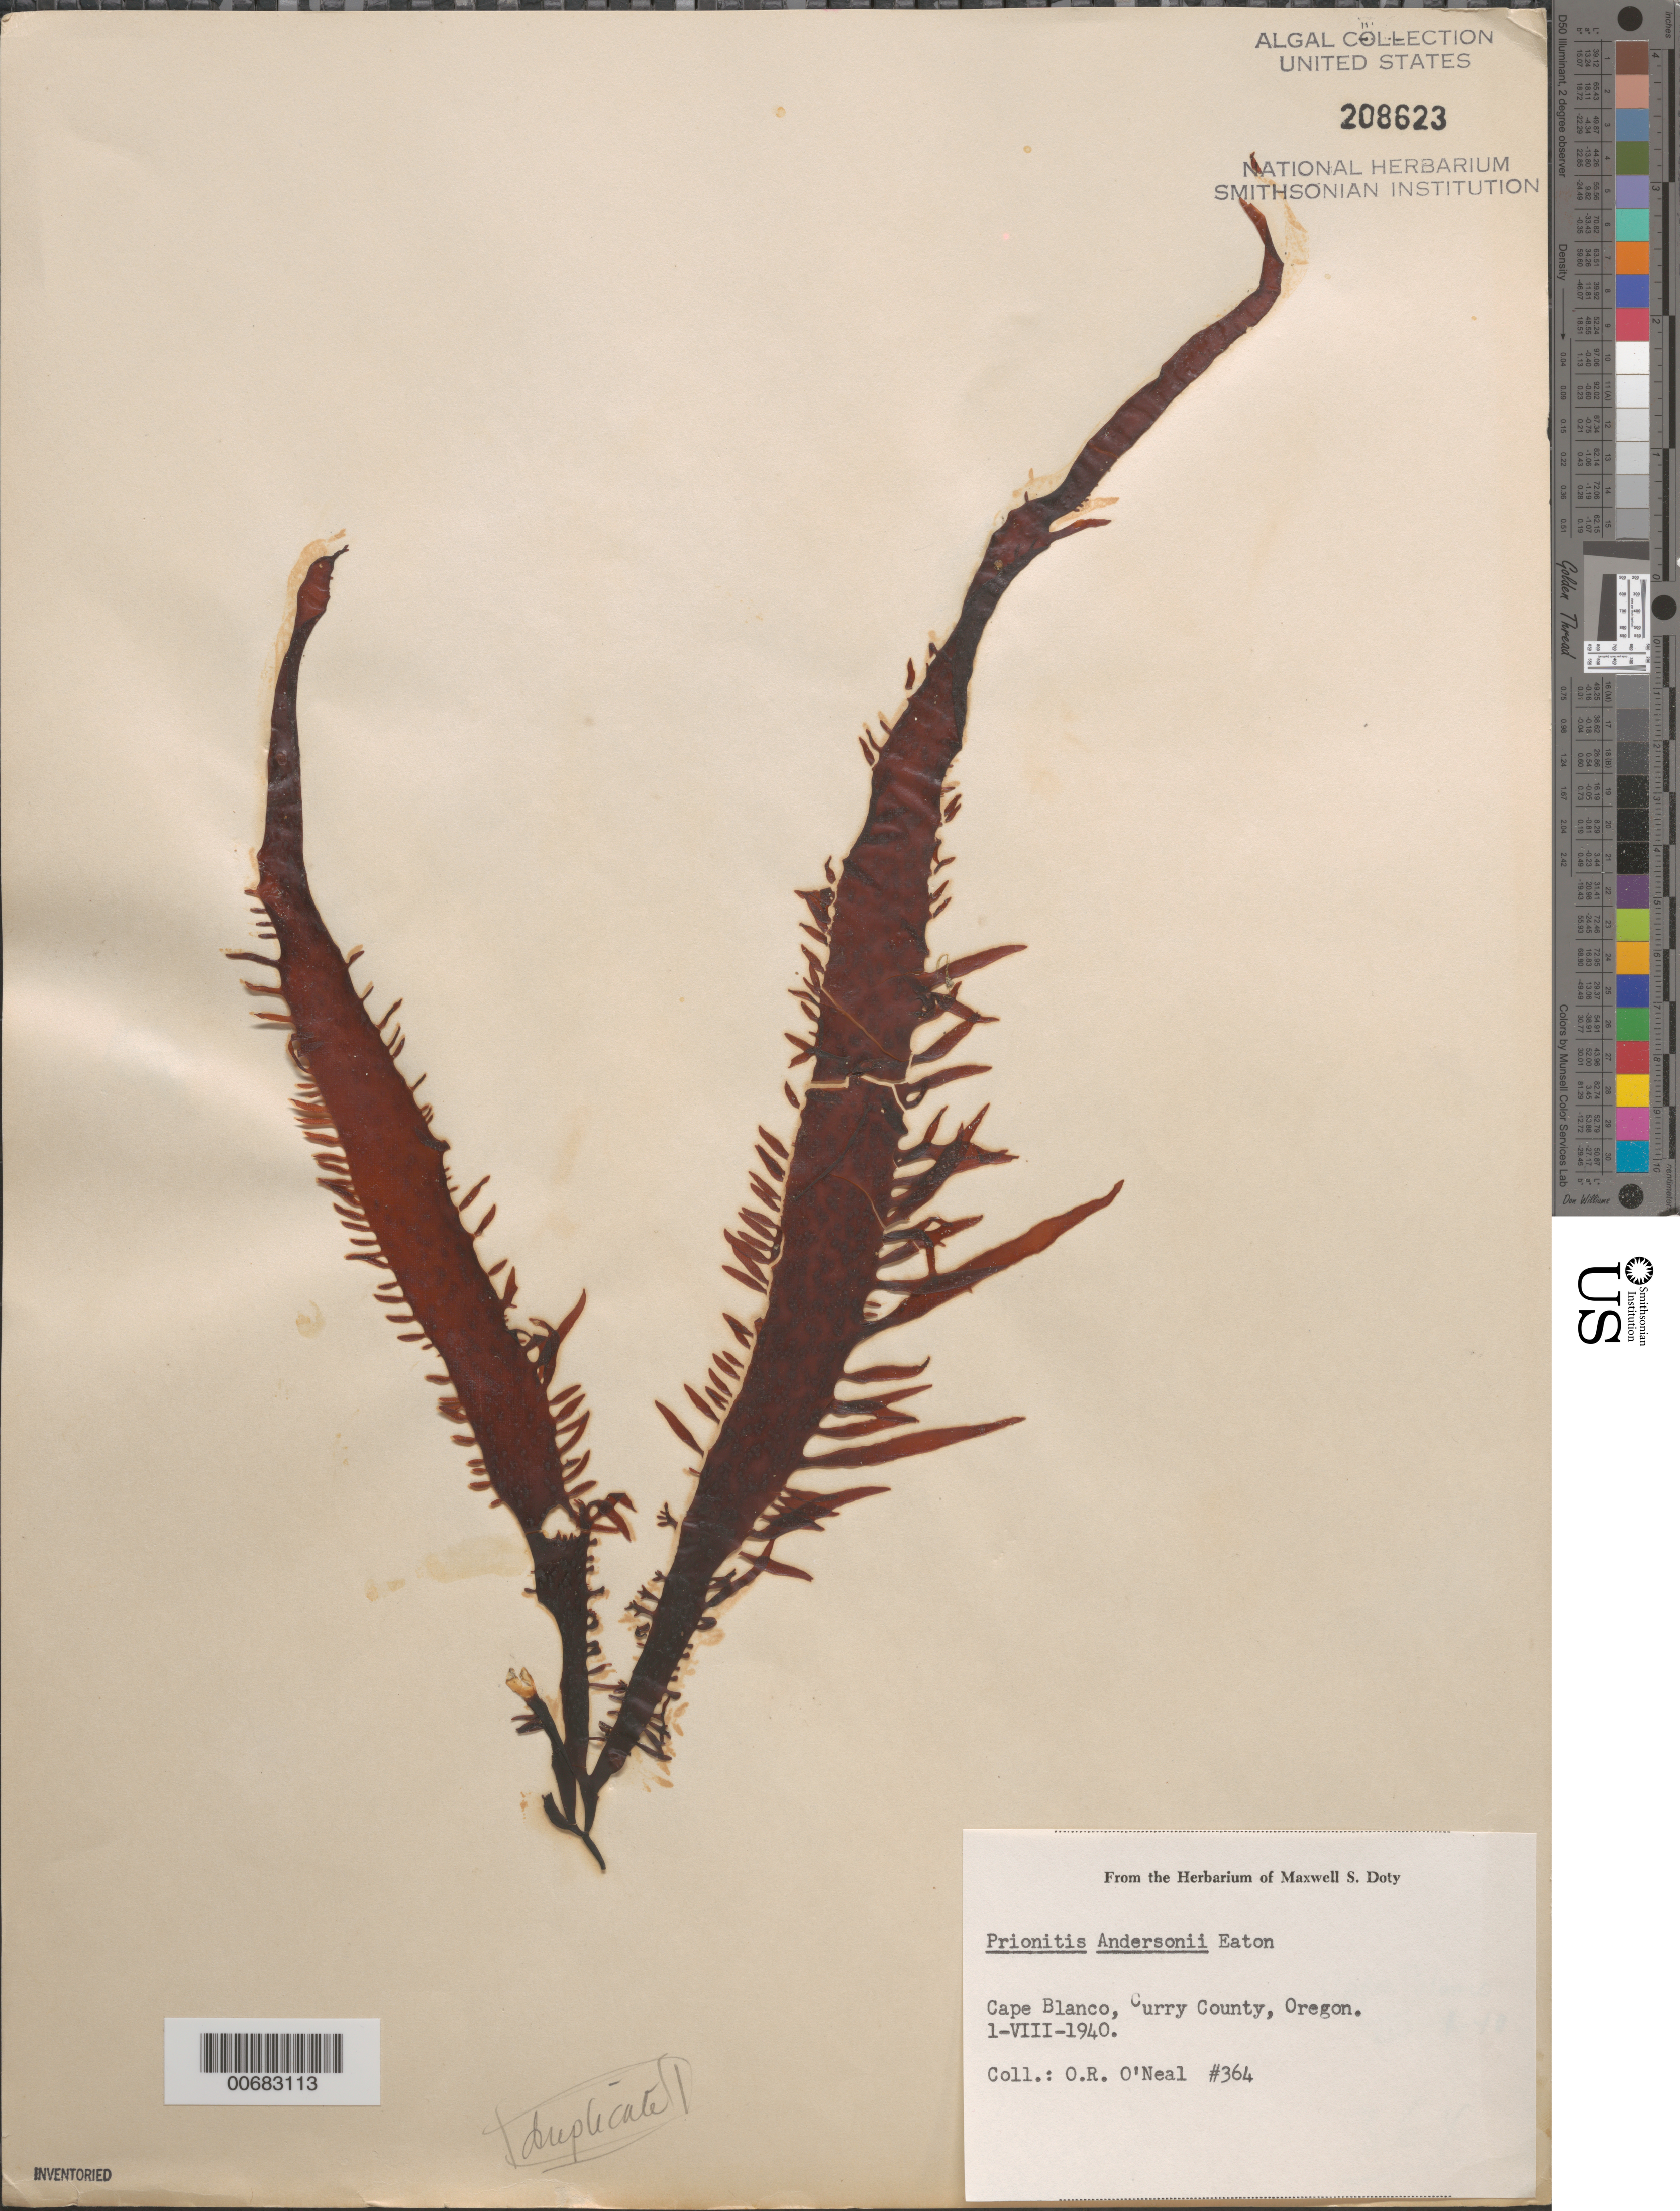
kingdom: Plantae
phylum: Rhodophyta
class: Florideophyceae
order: Cryptonemiales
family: Cryptonemiaceae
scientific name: Prionitis sternbergii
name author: (C. Agardh) J. Agardh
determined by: Algae name updating Project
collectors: O. O'Neal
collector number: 364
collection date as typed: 01 Aug 1940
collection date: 1940-08-01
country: United States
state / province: Oregon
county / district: Curry County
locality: Cape Blanco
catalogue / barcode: US 208623